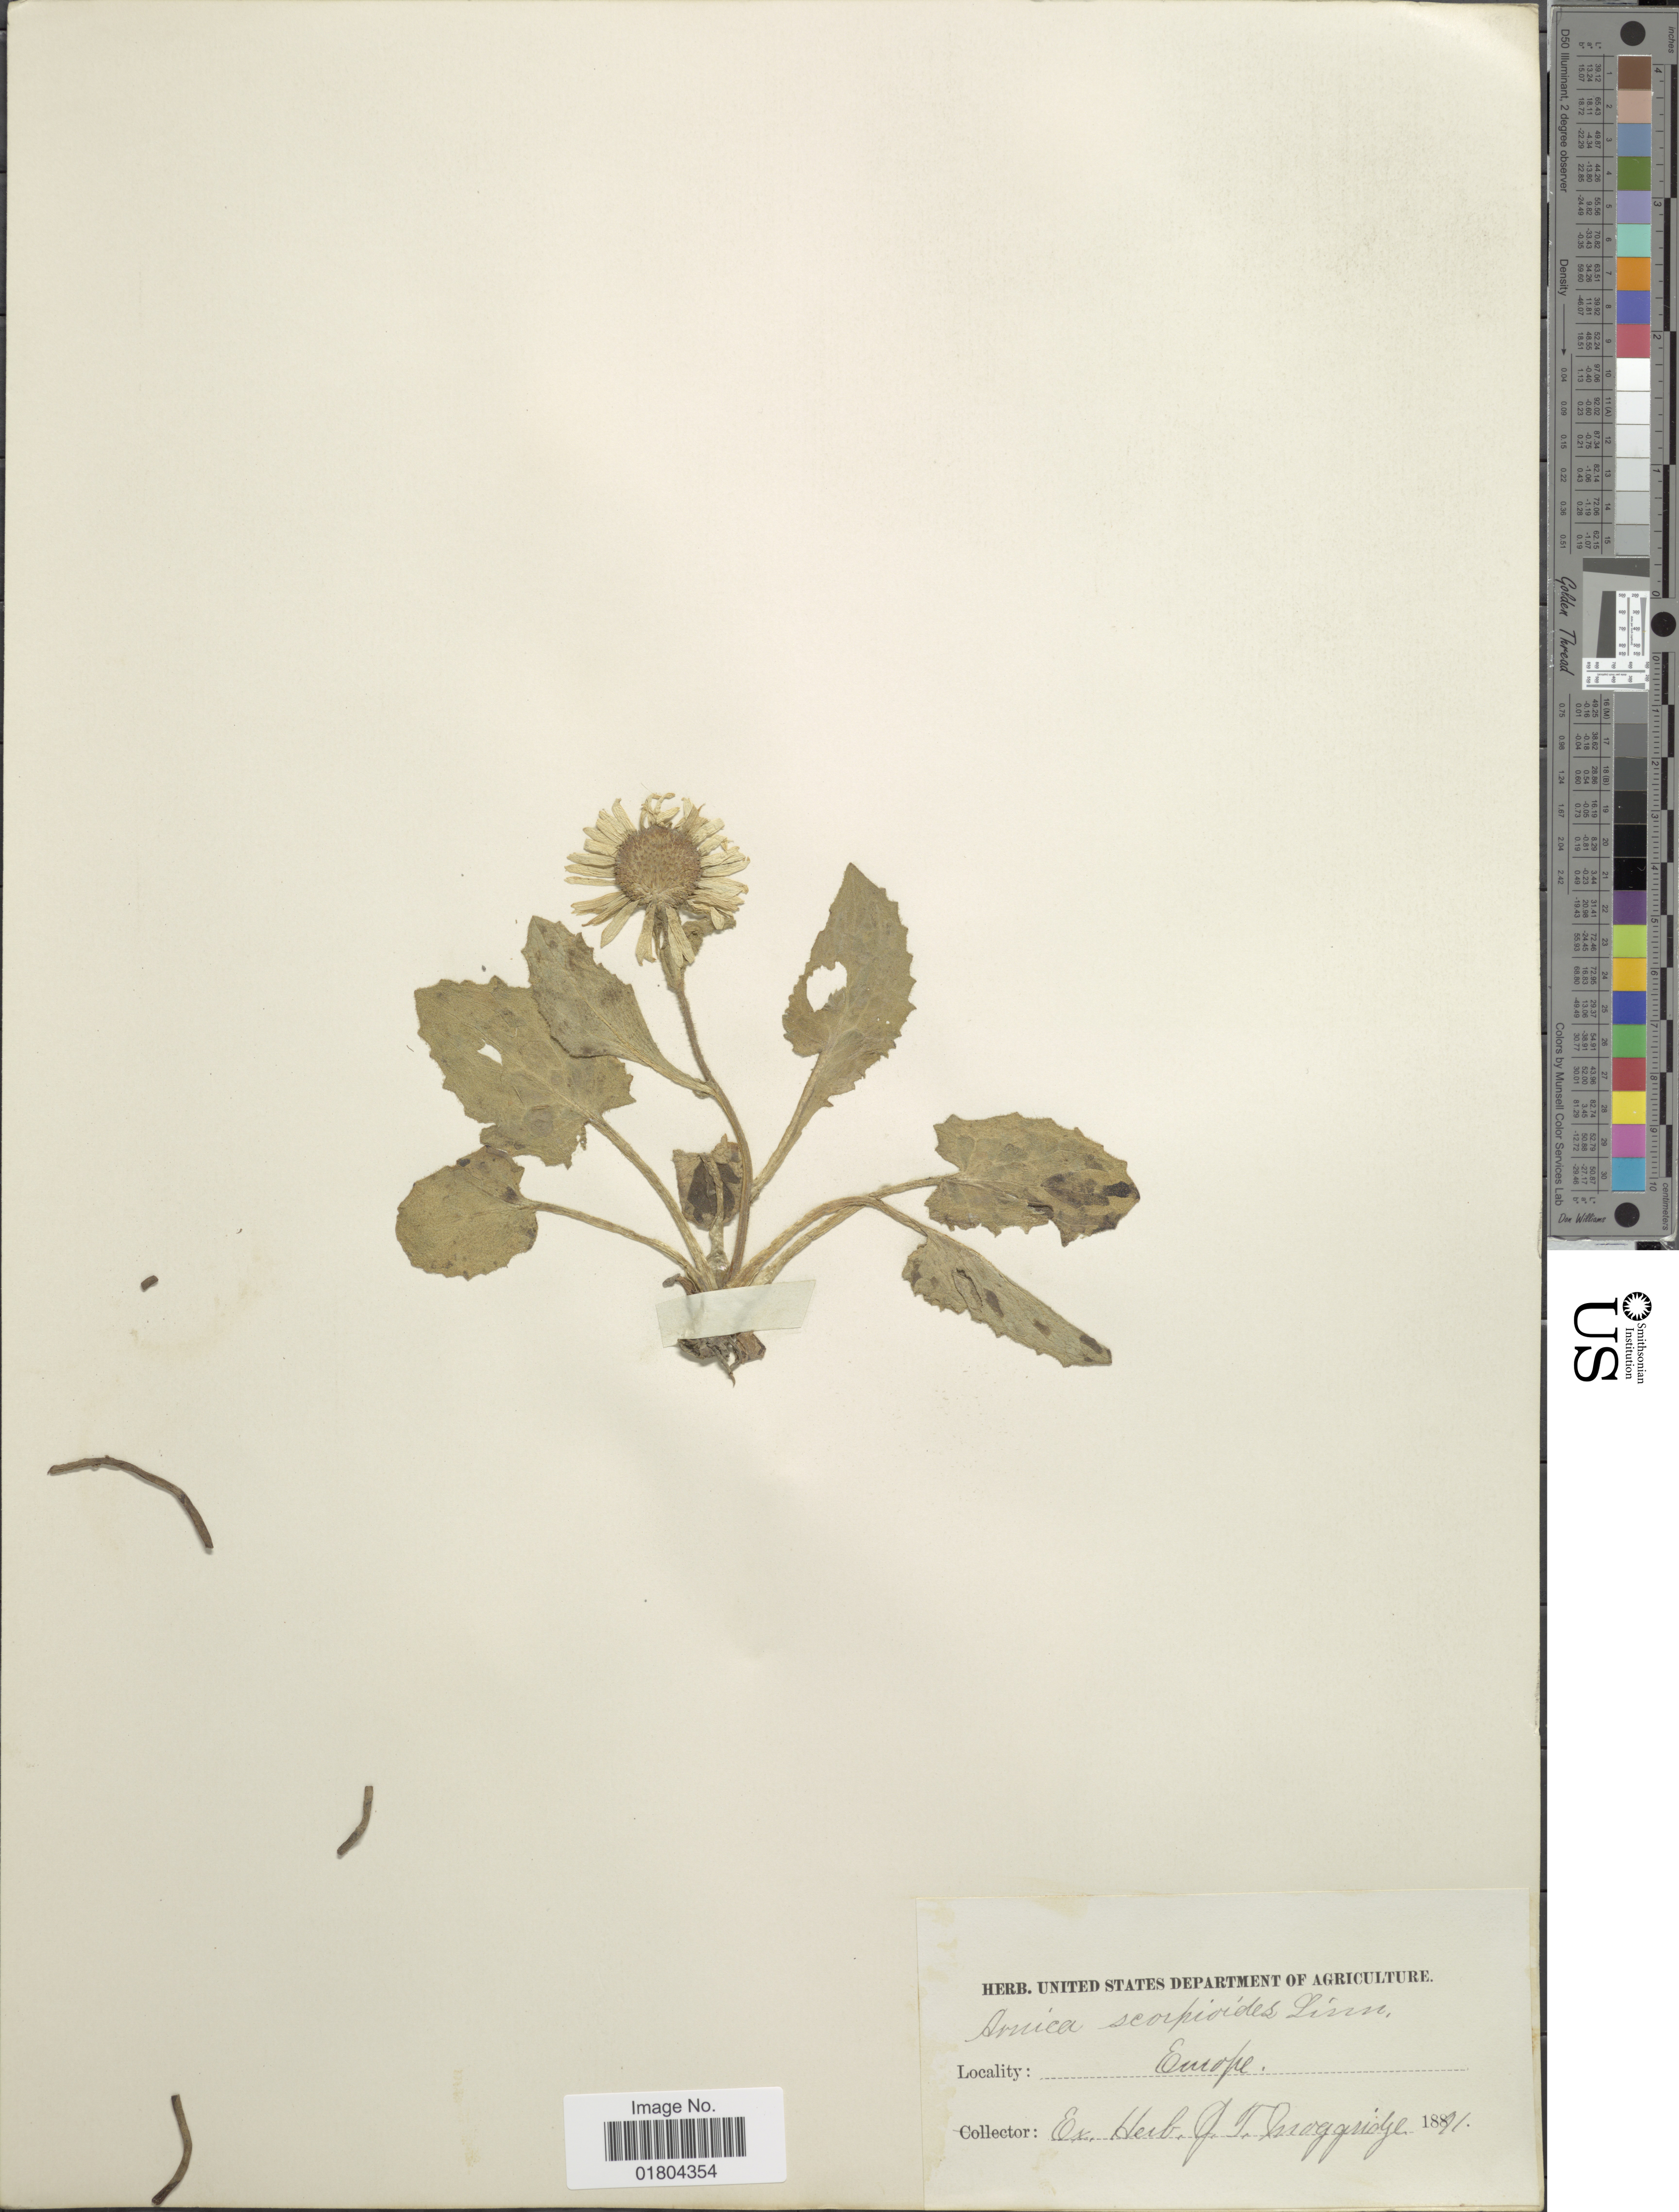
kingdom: Plantae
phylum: Tracheophyta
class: Magnoliopsida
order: Asterales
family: Asteraceae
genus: Arnica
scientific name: Arnica scorpioides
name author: L.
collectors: ex herb. J.T. Moggridge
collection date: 1891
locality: Europe